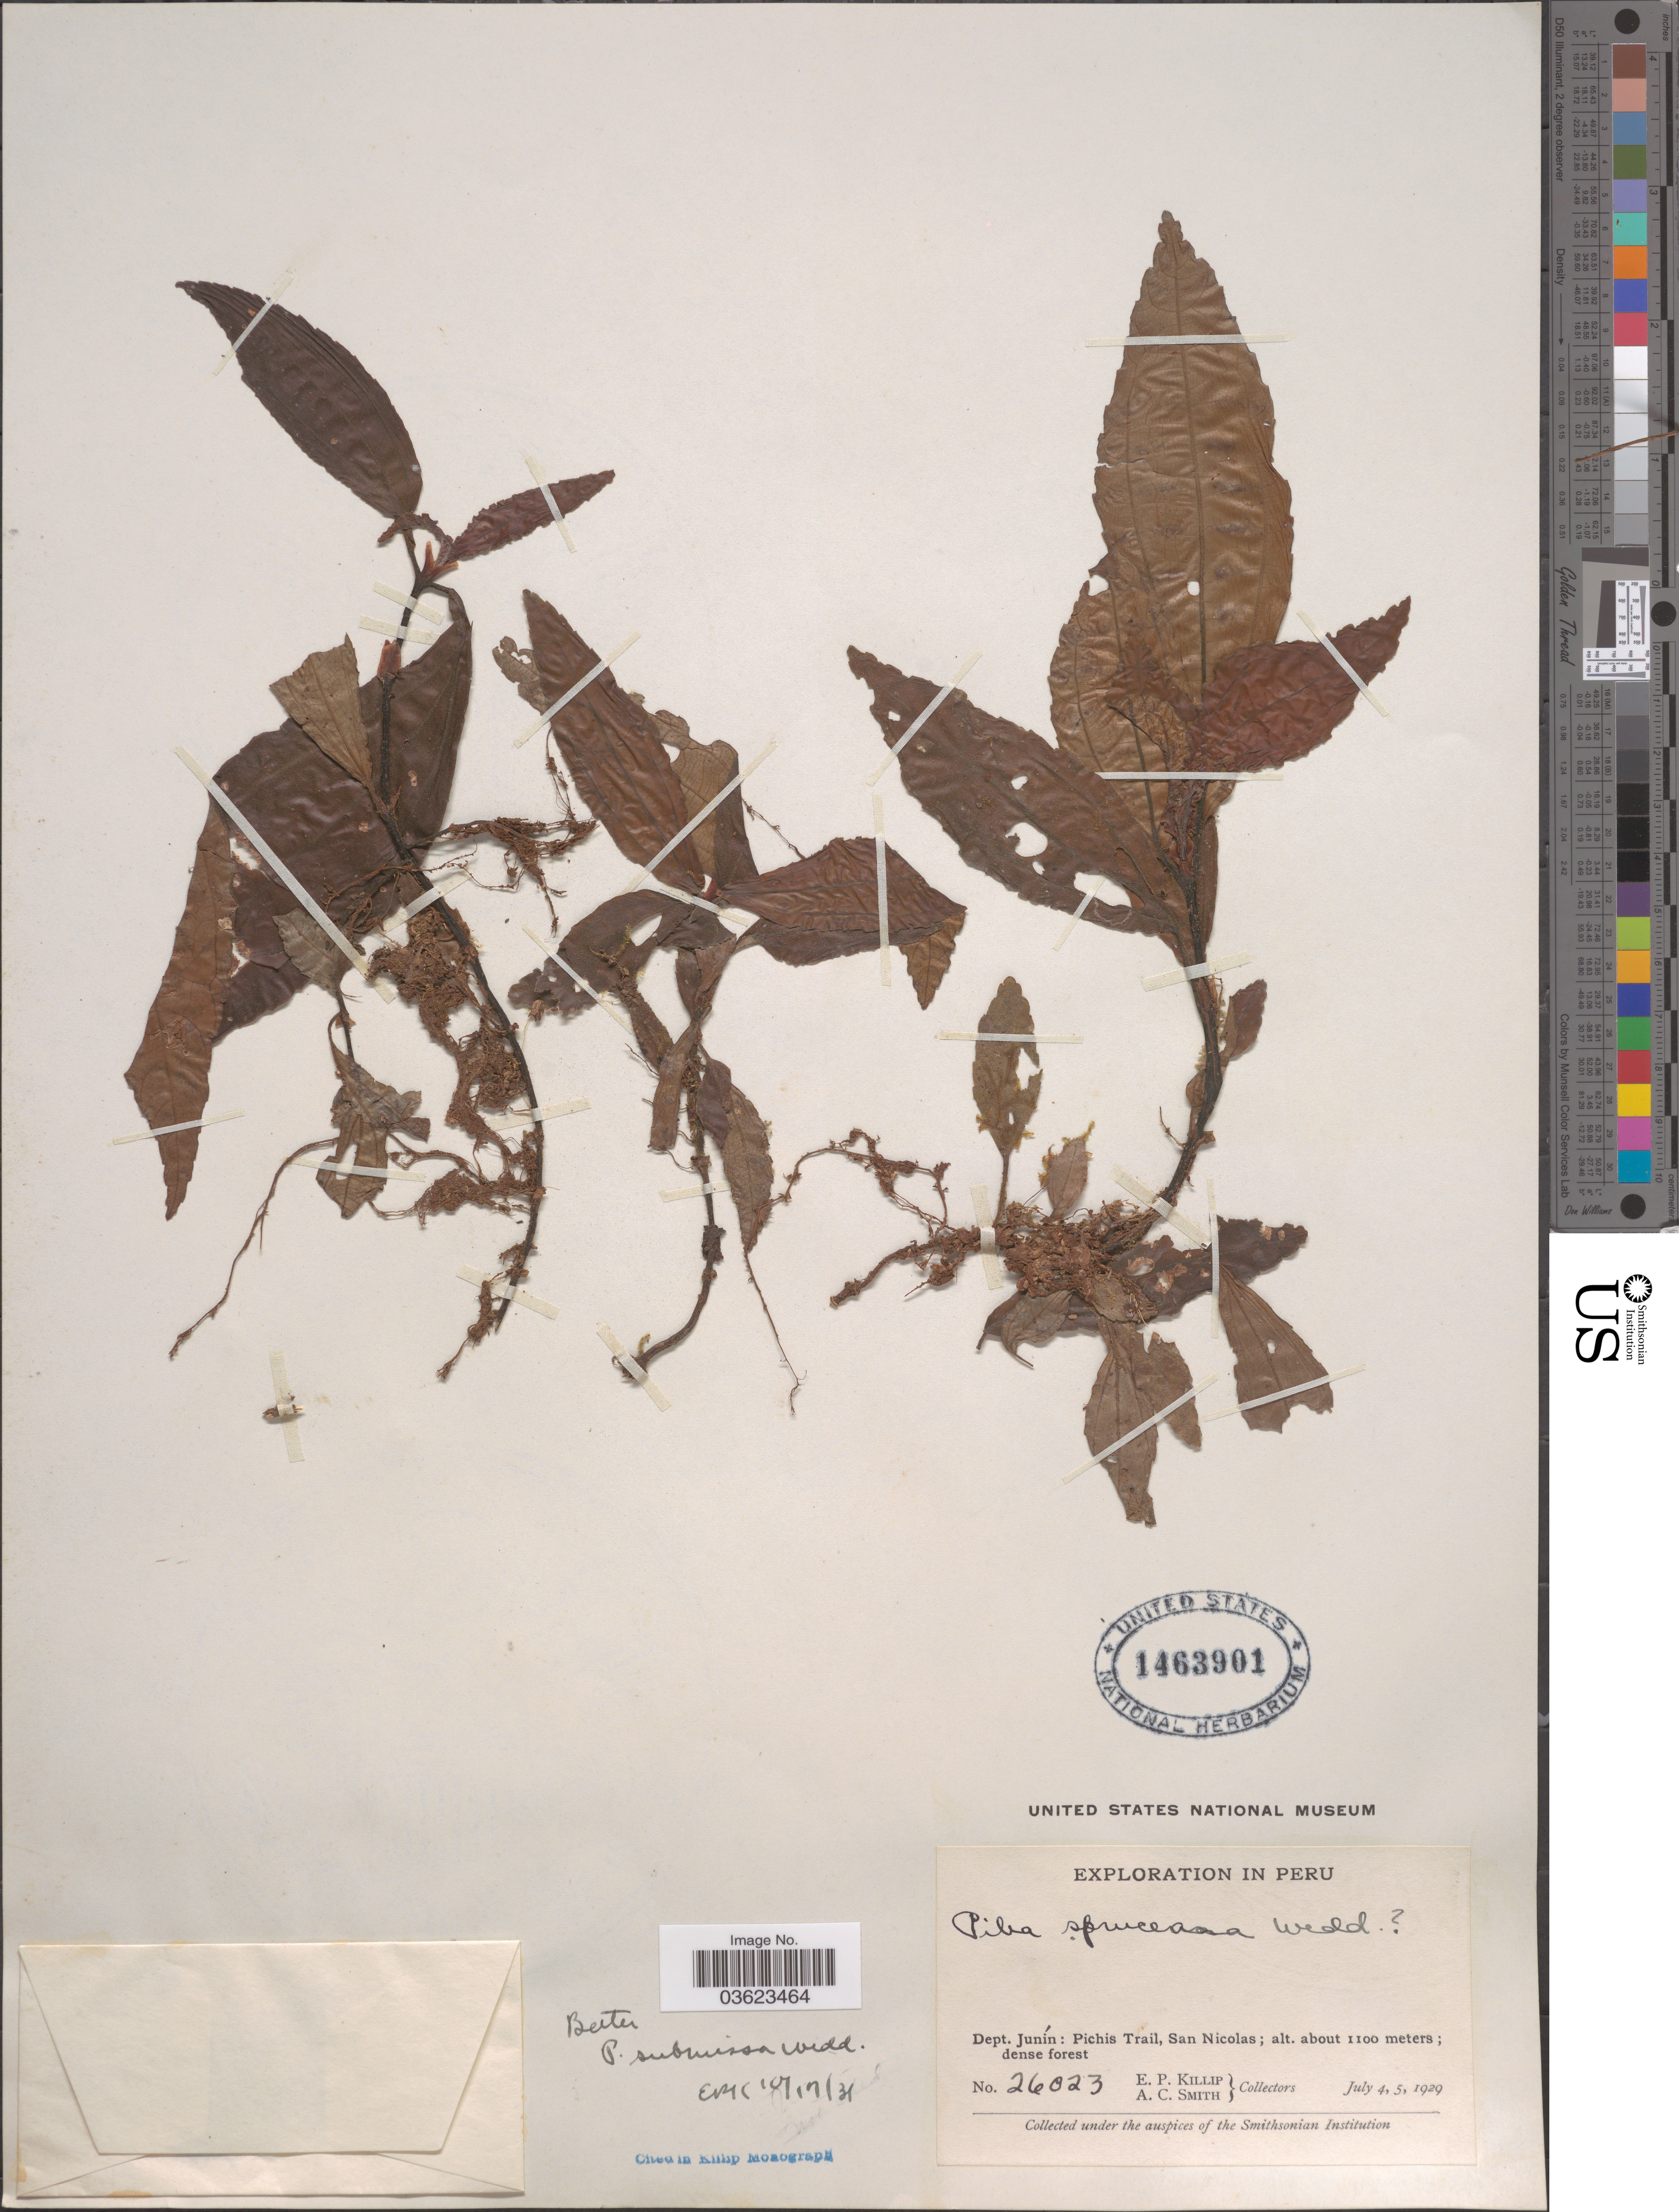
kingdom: Plantae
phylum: Tracheophyta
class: Magnoliopsida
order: Rosales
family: Urticaceae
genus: Pilea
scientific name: Pilea submissa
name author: Wedd.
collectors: E. P. Killip & A. C. Smith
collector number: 26023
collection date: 1929-07-04/1929-07-05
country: Peru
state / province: Junín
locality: Dept. Junín: Pichis Trail, San Nicolas.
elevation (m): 1100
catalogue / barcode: US 1463901